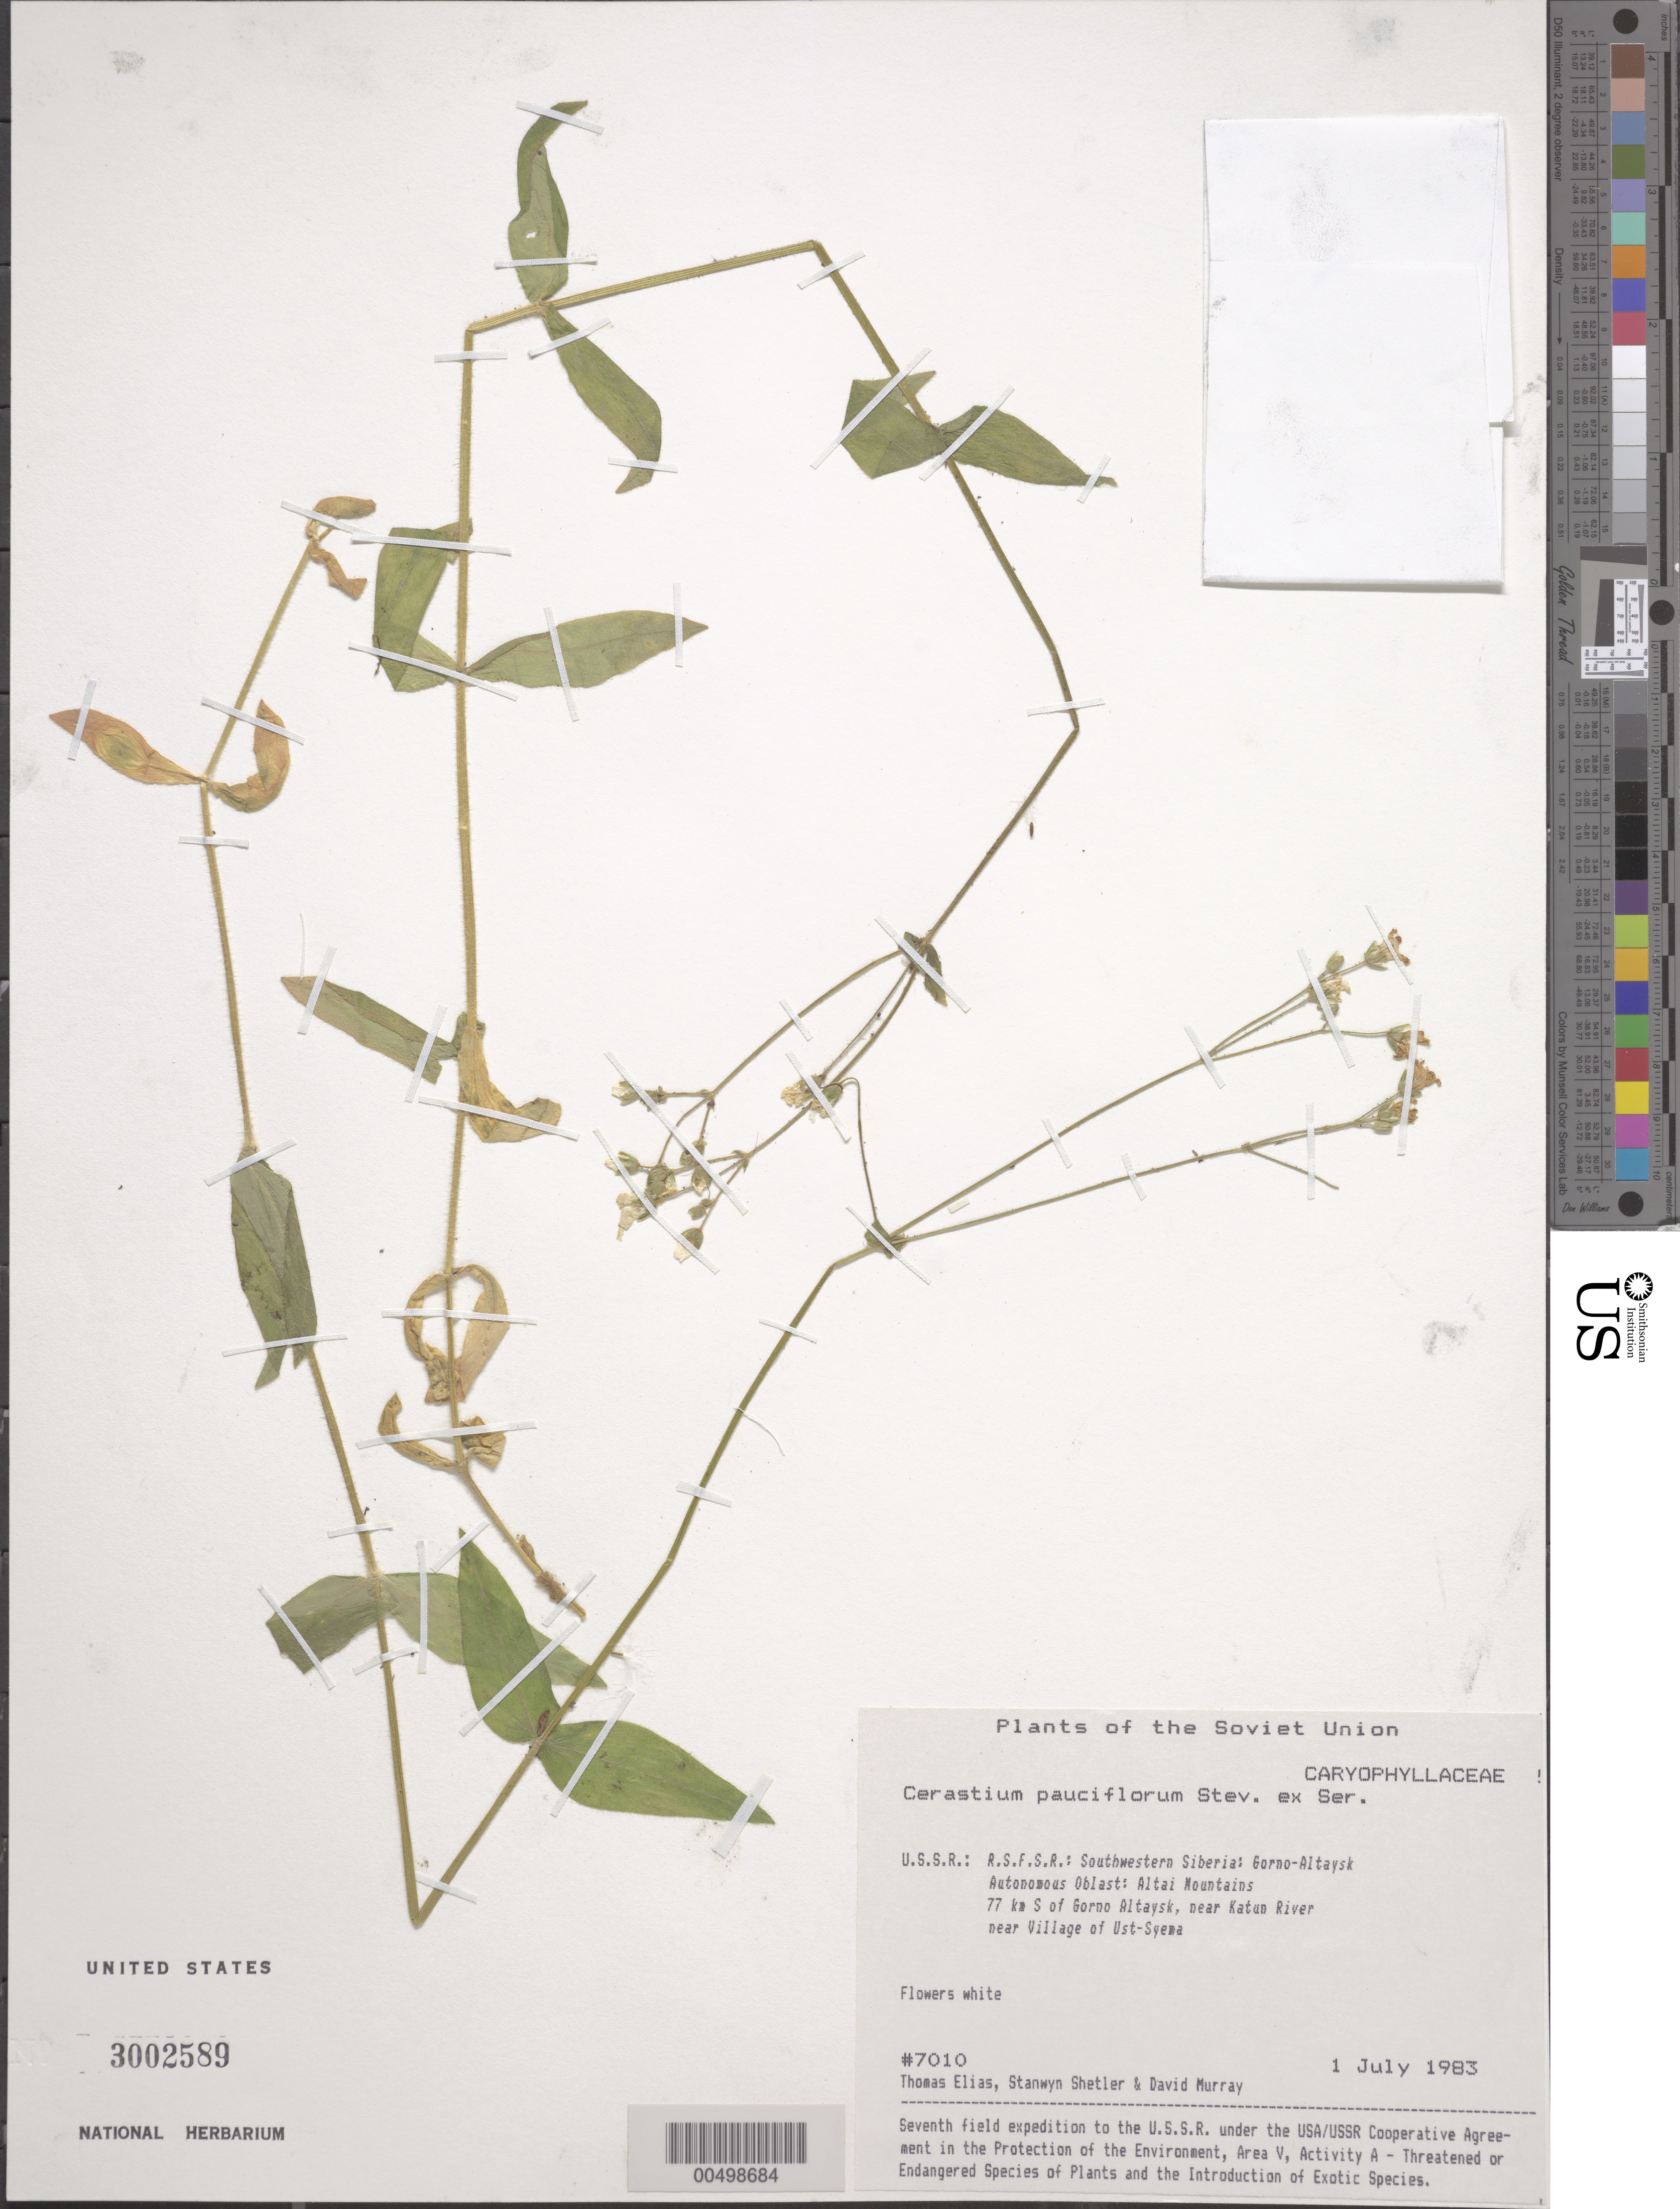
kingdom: Plantae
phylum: Tracheophyta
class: Magnoliopsida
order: Caryophyllales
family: Caryophyllaceae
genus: Cerastium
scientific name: Cerastium pauciflorum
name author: Stev. ex Ser.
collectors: T. Elias, S. Shetler & D. F. Murray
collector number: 7010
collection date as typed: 01 Jul 1983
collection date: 1983-07-01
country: Russian Federation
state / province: Altai Republic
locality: Altai Mountains, 77 km S of Gorno-Altaysk, near Katun River, near Village of Ust-Syema [Sema]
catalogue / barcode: US 3002589